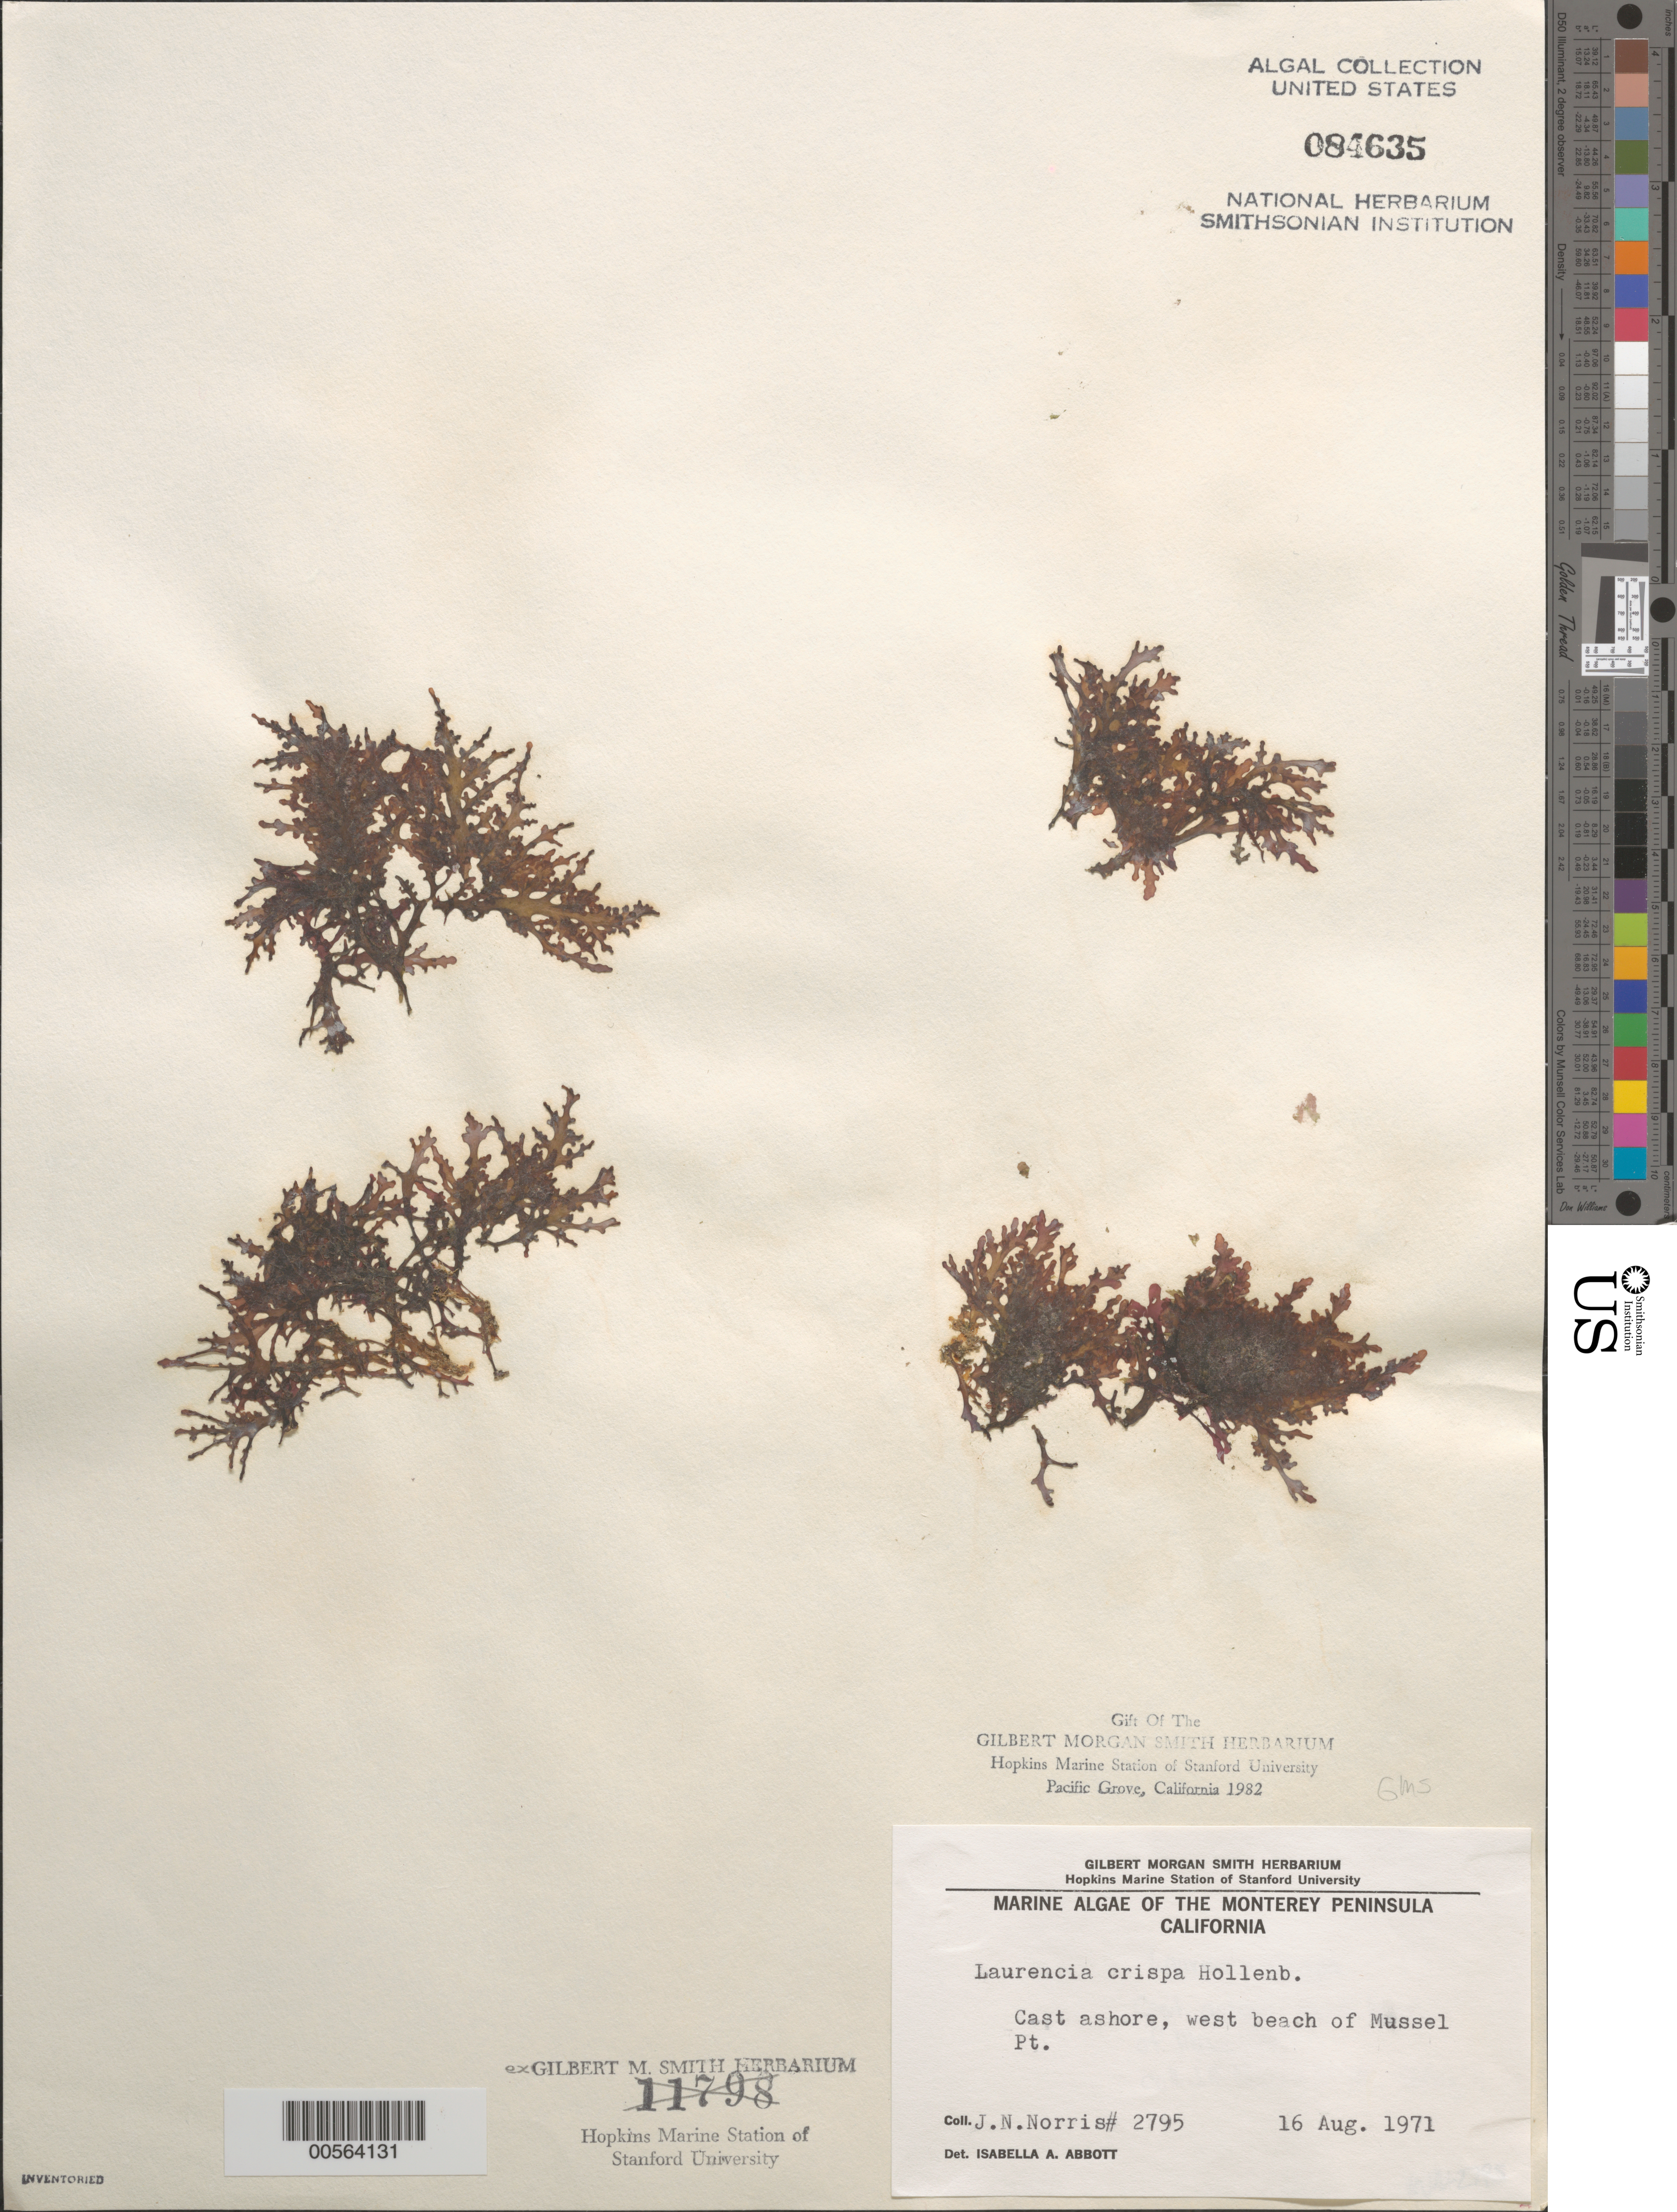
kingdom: Plantae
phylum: Rhodophyta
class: Florideophyceae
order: Ceramiales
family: Rhodomelaceae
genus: Osmundea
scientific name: Osmundea crispa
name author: (Hollenb.) K.W. Nam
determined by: Algae name updating Project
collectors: J. N. Norris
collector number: JN-2795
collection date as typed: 16 Aug 1971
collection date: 1971-08-16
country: United States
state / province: California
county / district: Monterey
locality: West Beach of Mussel Point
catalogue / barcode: US 84635